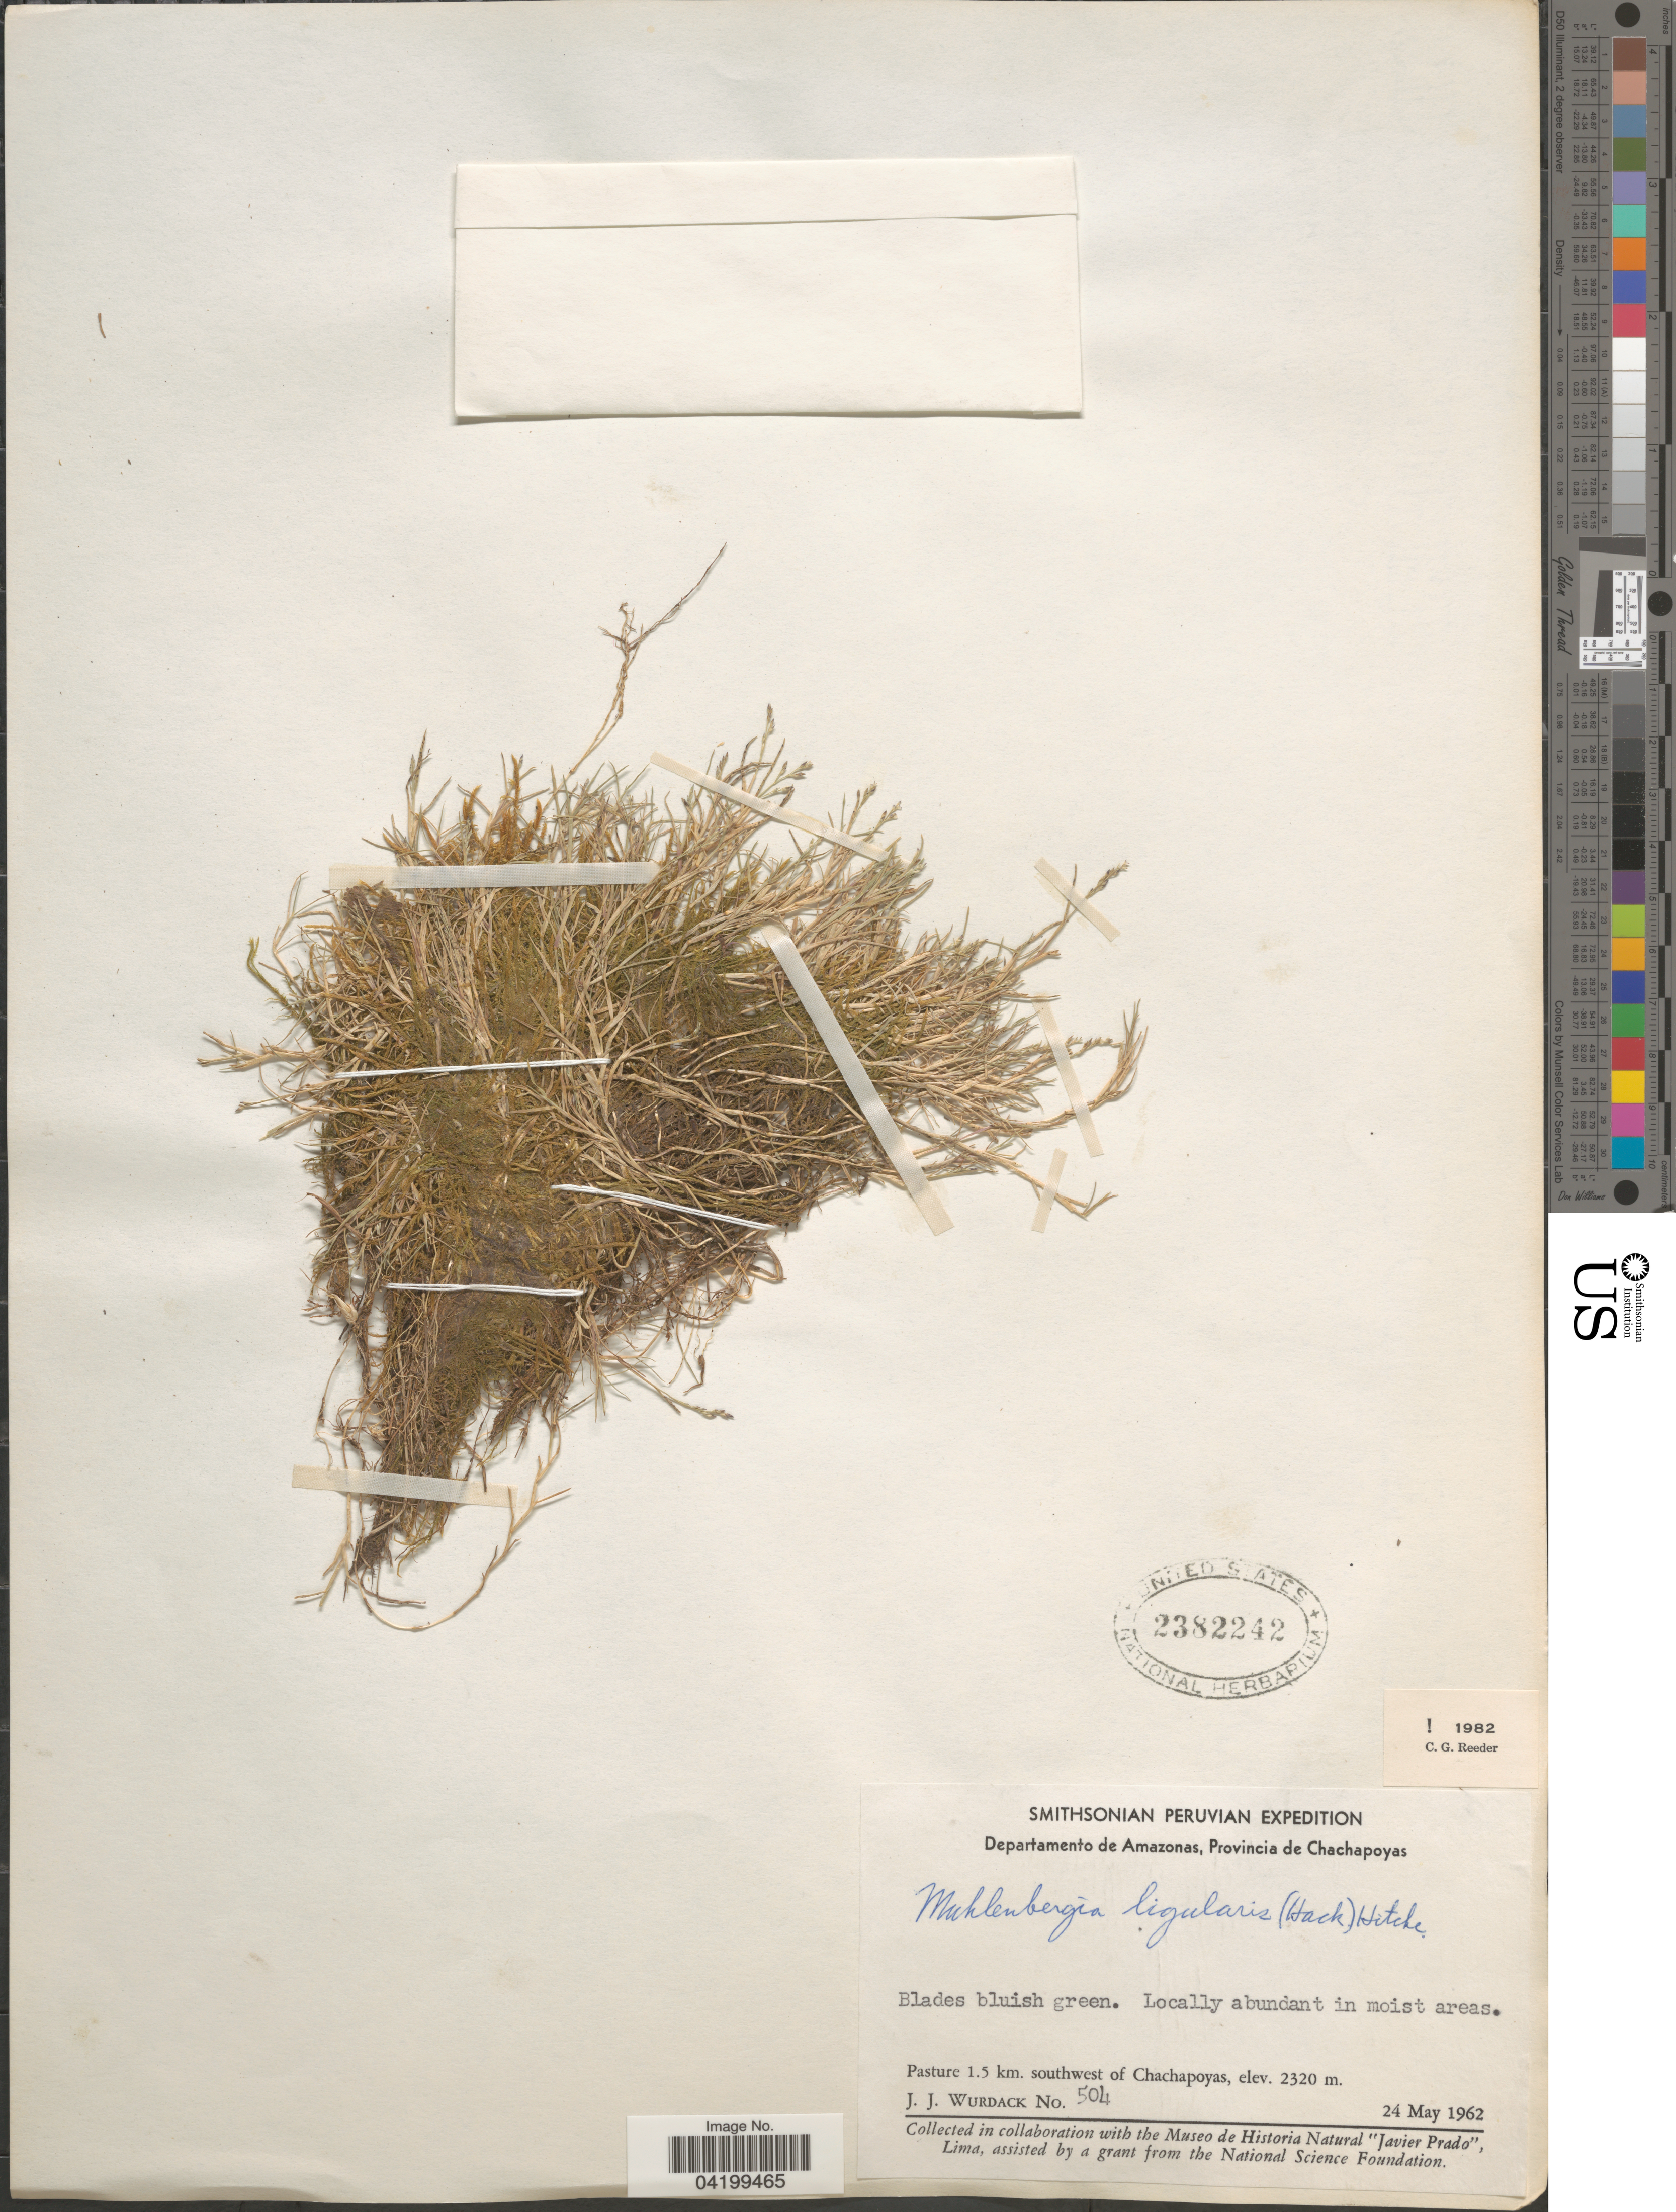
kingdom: Plantae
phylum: Tracheophyta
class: Liliopsida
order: Poales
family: Poaceae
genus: Muhlenbergia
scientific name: Muhlenbergia ligularis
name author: (Hack.) Hitchc.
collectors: J. J. Wurdack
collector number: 504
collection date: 1962-05-24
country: Peru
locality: Smithsonian Peruvian Expedition. Departamento de Amazonas, Provincia de Chachapoyas. Pasture 1.5 km. southwest of Chachapoyas.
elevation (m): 2320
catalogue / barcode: US 2382242